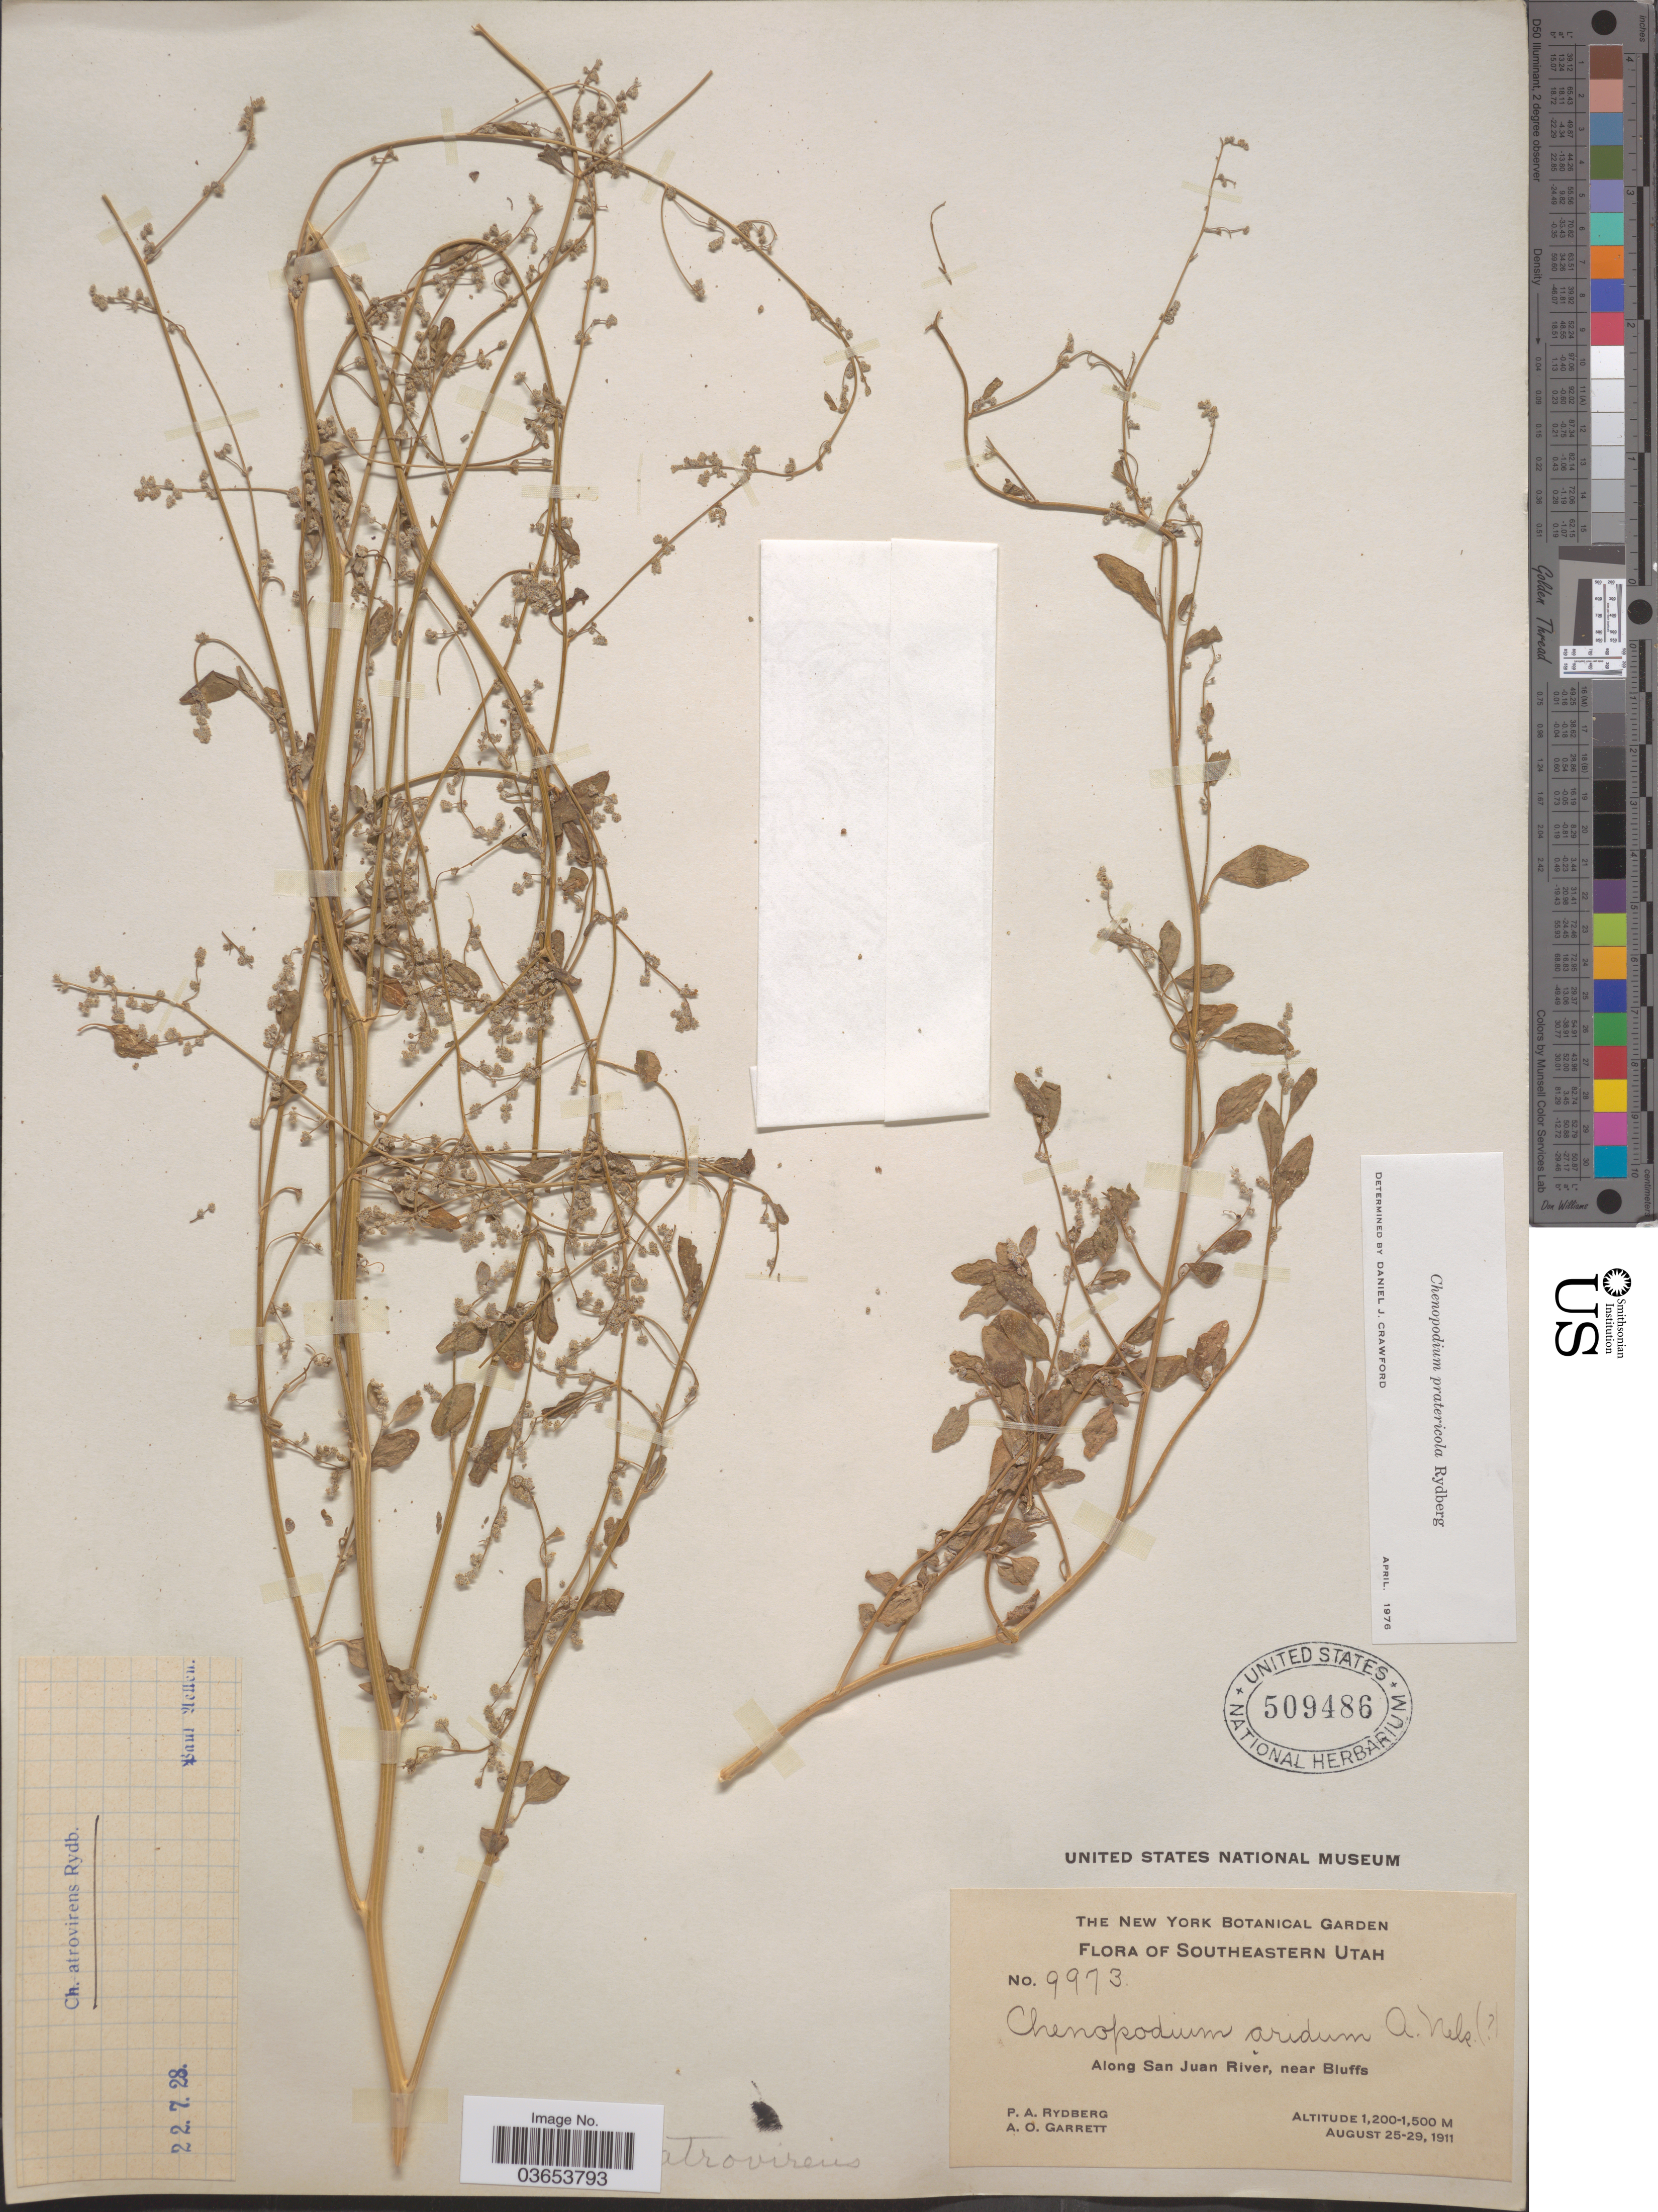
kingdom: Plantae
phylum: Tracheophyta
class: Magnoliopsida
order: Caryophyllales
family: Amaranthaceae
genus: Chenopodium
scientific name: Chenopodium pratericola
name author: Rydb.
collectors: P. A. Rydberg & A. O. Garrett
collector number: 9973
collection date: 1911-08-25/1911-08-29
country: United States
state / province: Utah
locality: Southeastern Utah. Along San Juan River, near Bluffs.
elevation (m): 1200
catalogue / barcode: US 509486